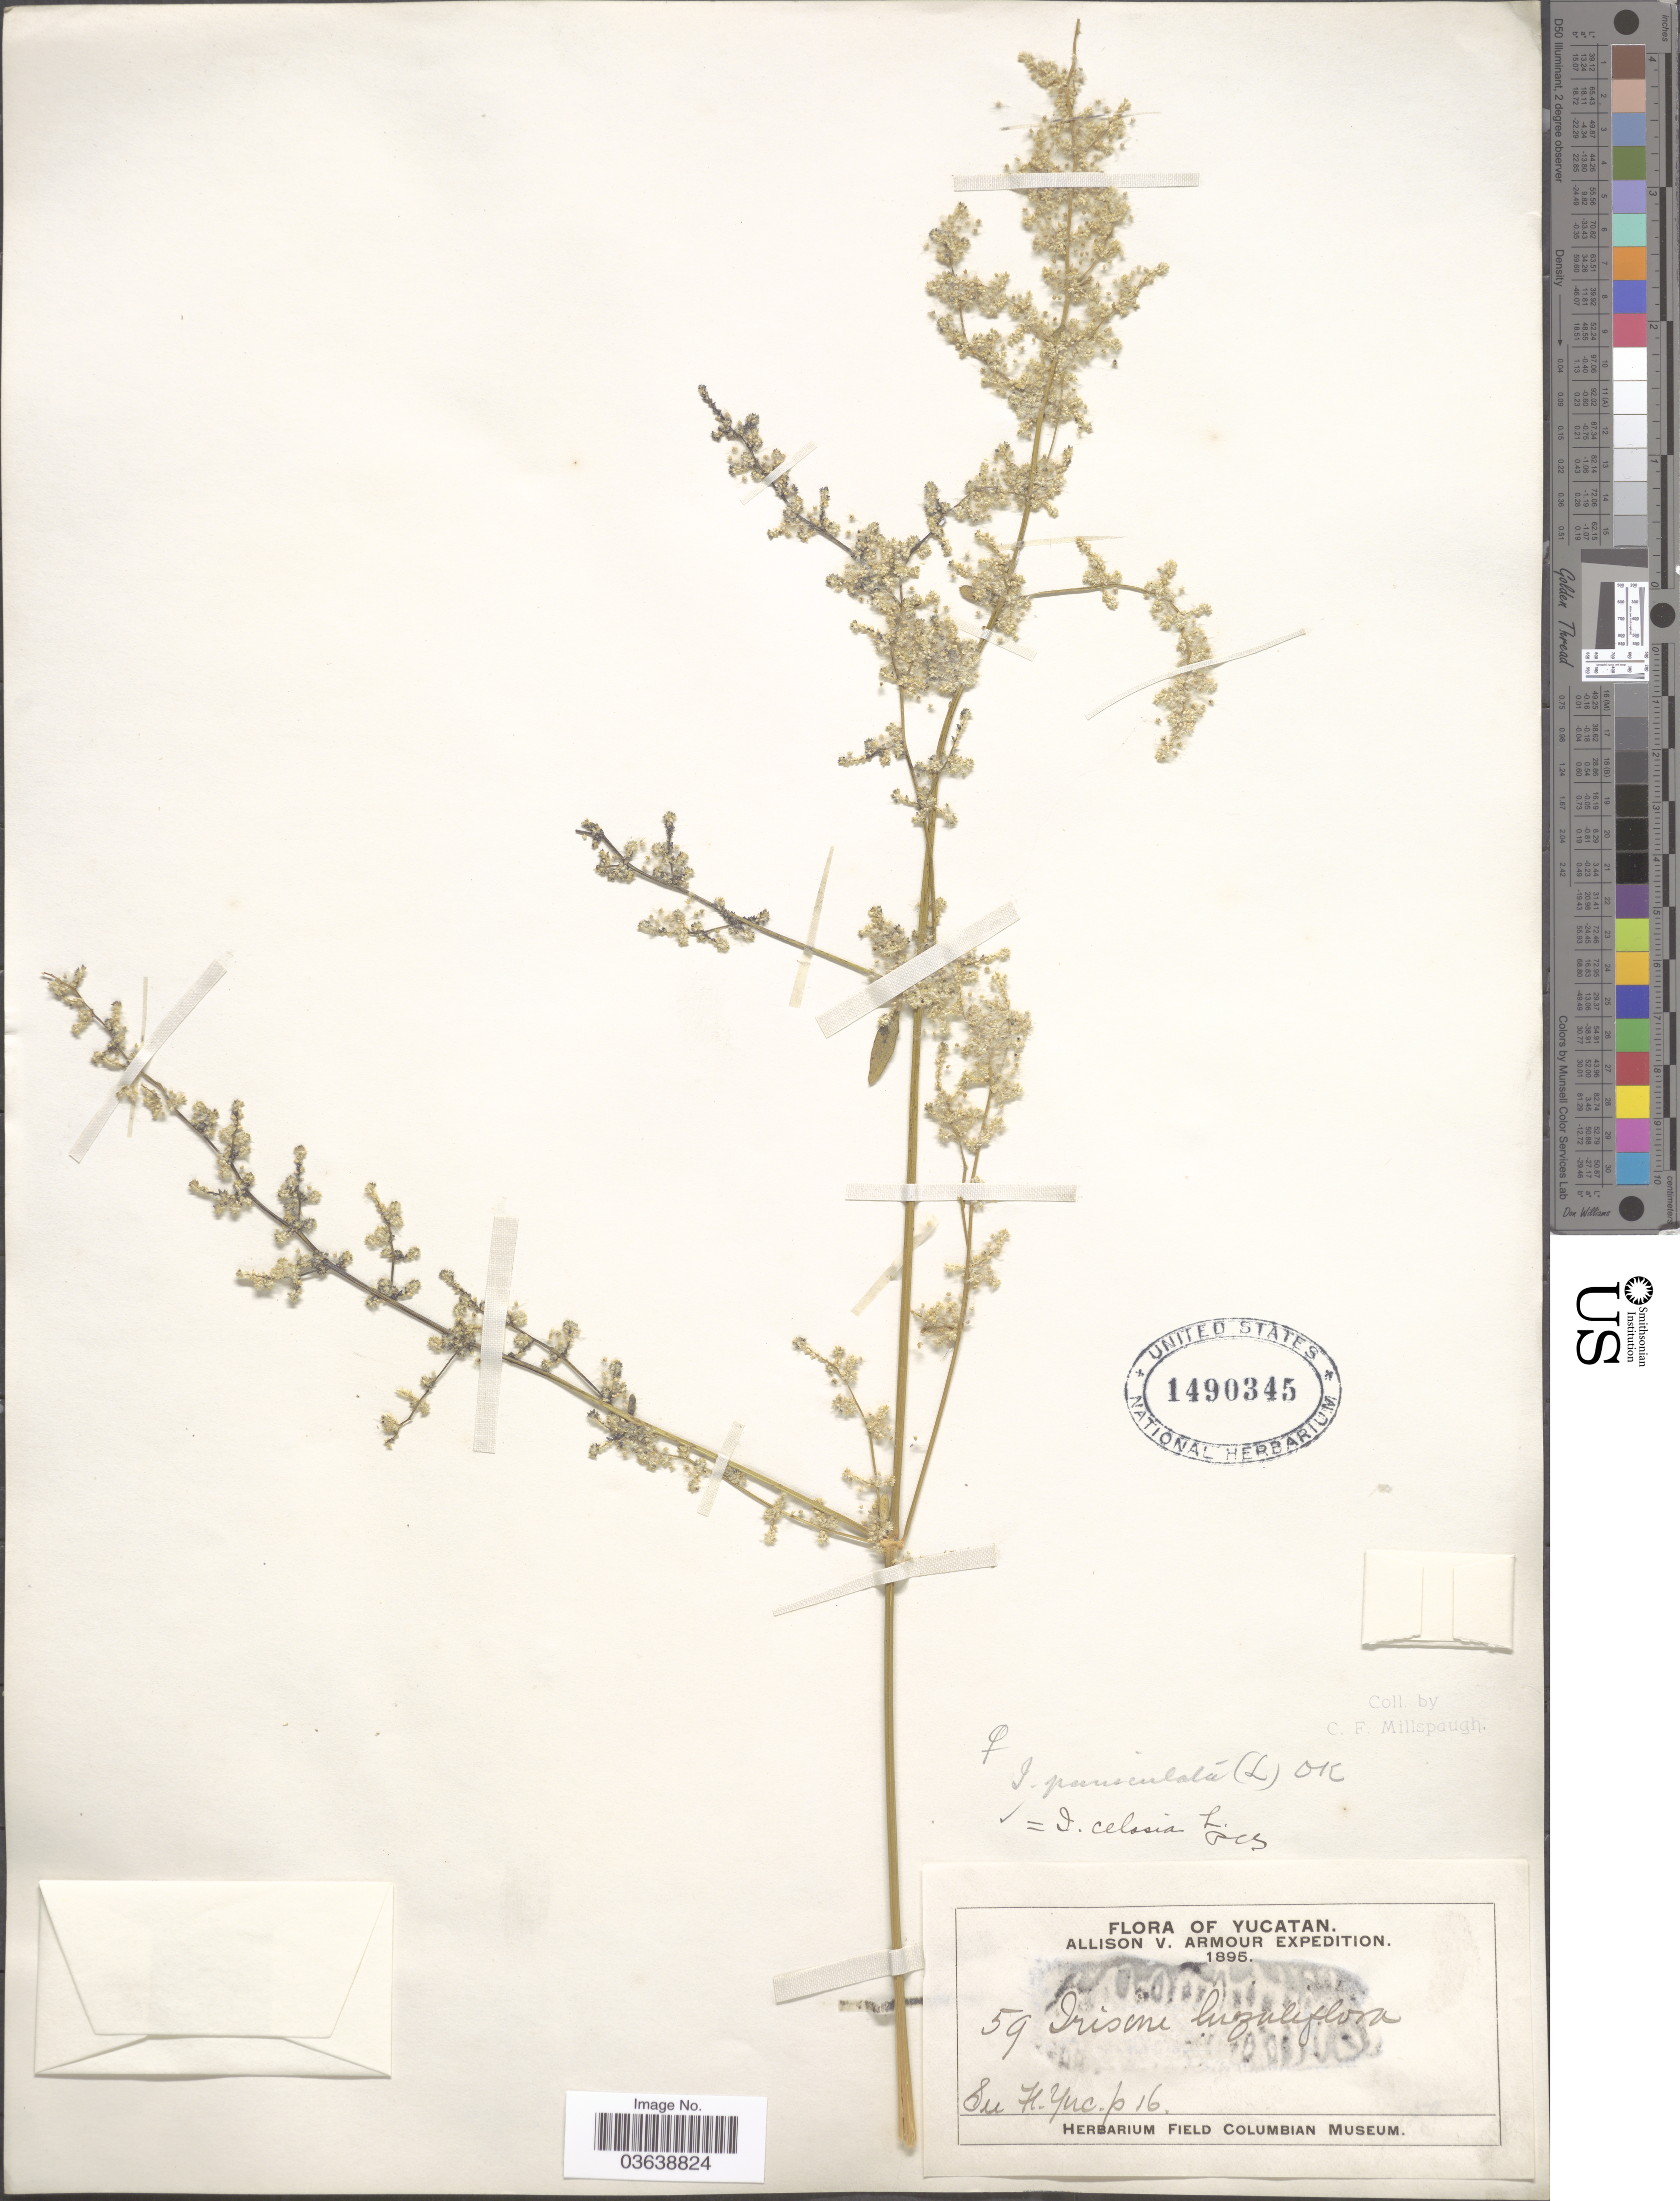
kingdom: Plantae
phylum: Tracheophyta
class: Magnoliopsida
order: Caryophyllales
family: Amaranthaceae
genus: Iresine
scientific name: Iresine celosia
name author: L.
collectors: C. F. Millspaugh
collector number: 59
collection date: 1895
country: Mexico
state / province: Yucatán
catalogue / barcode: US 1490345